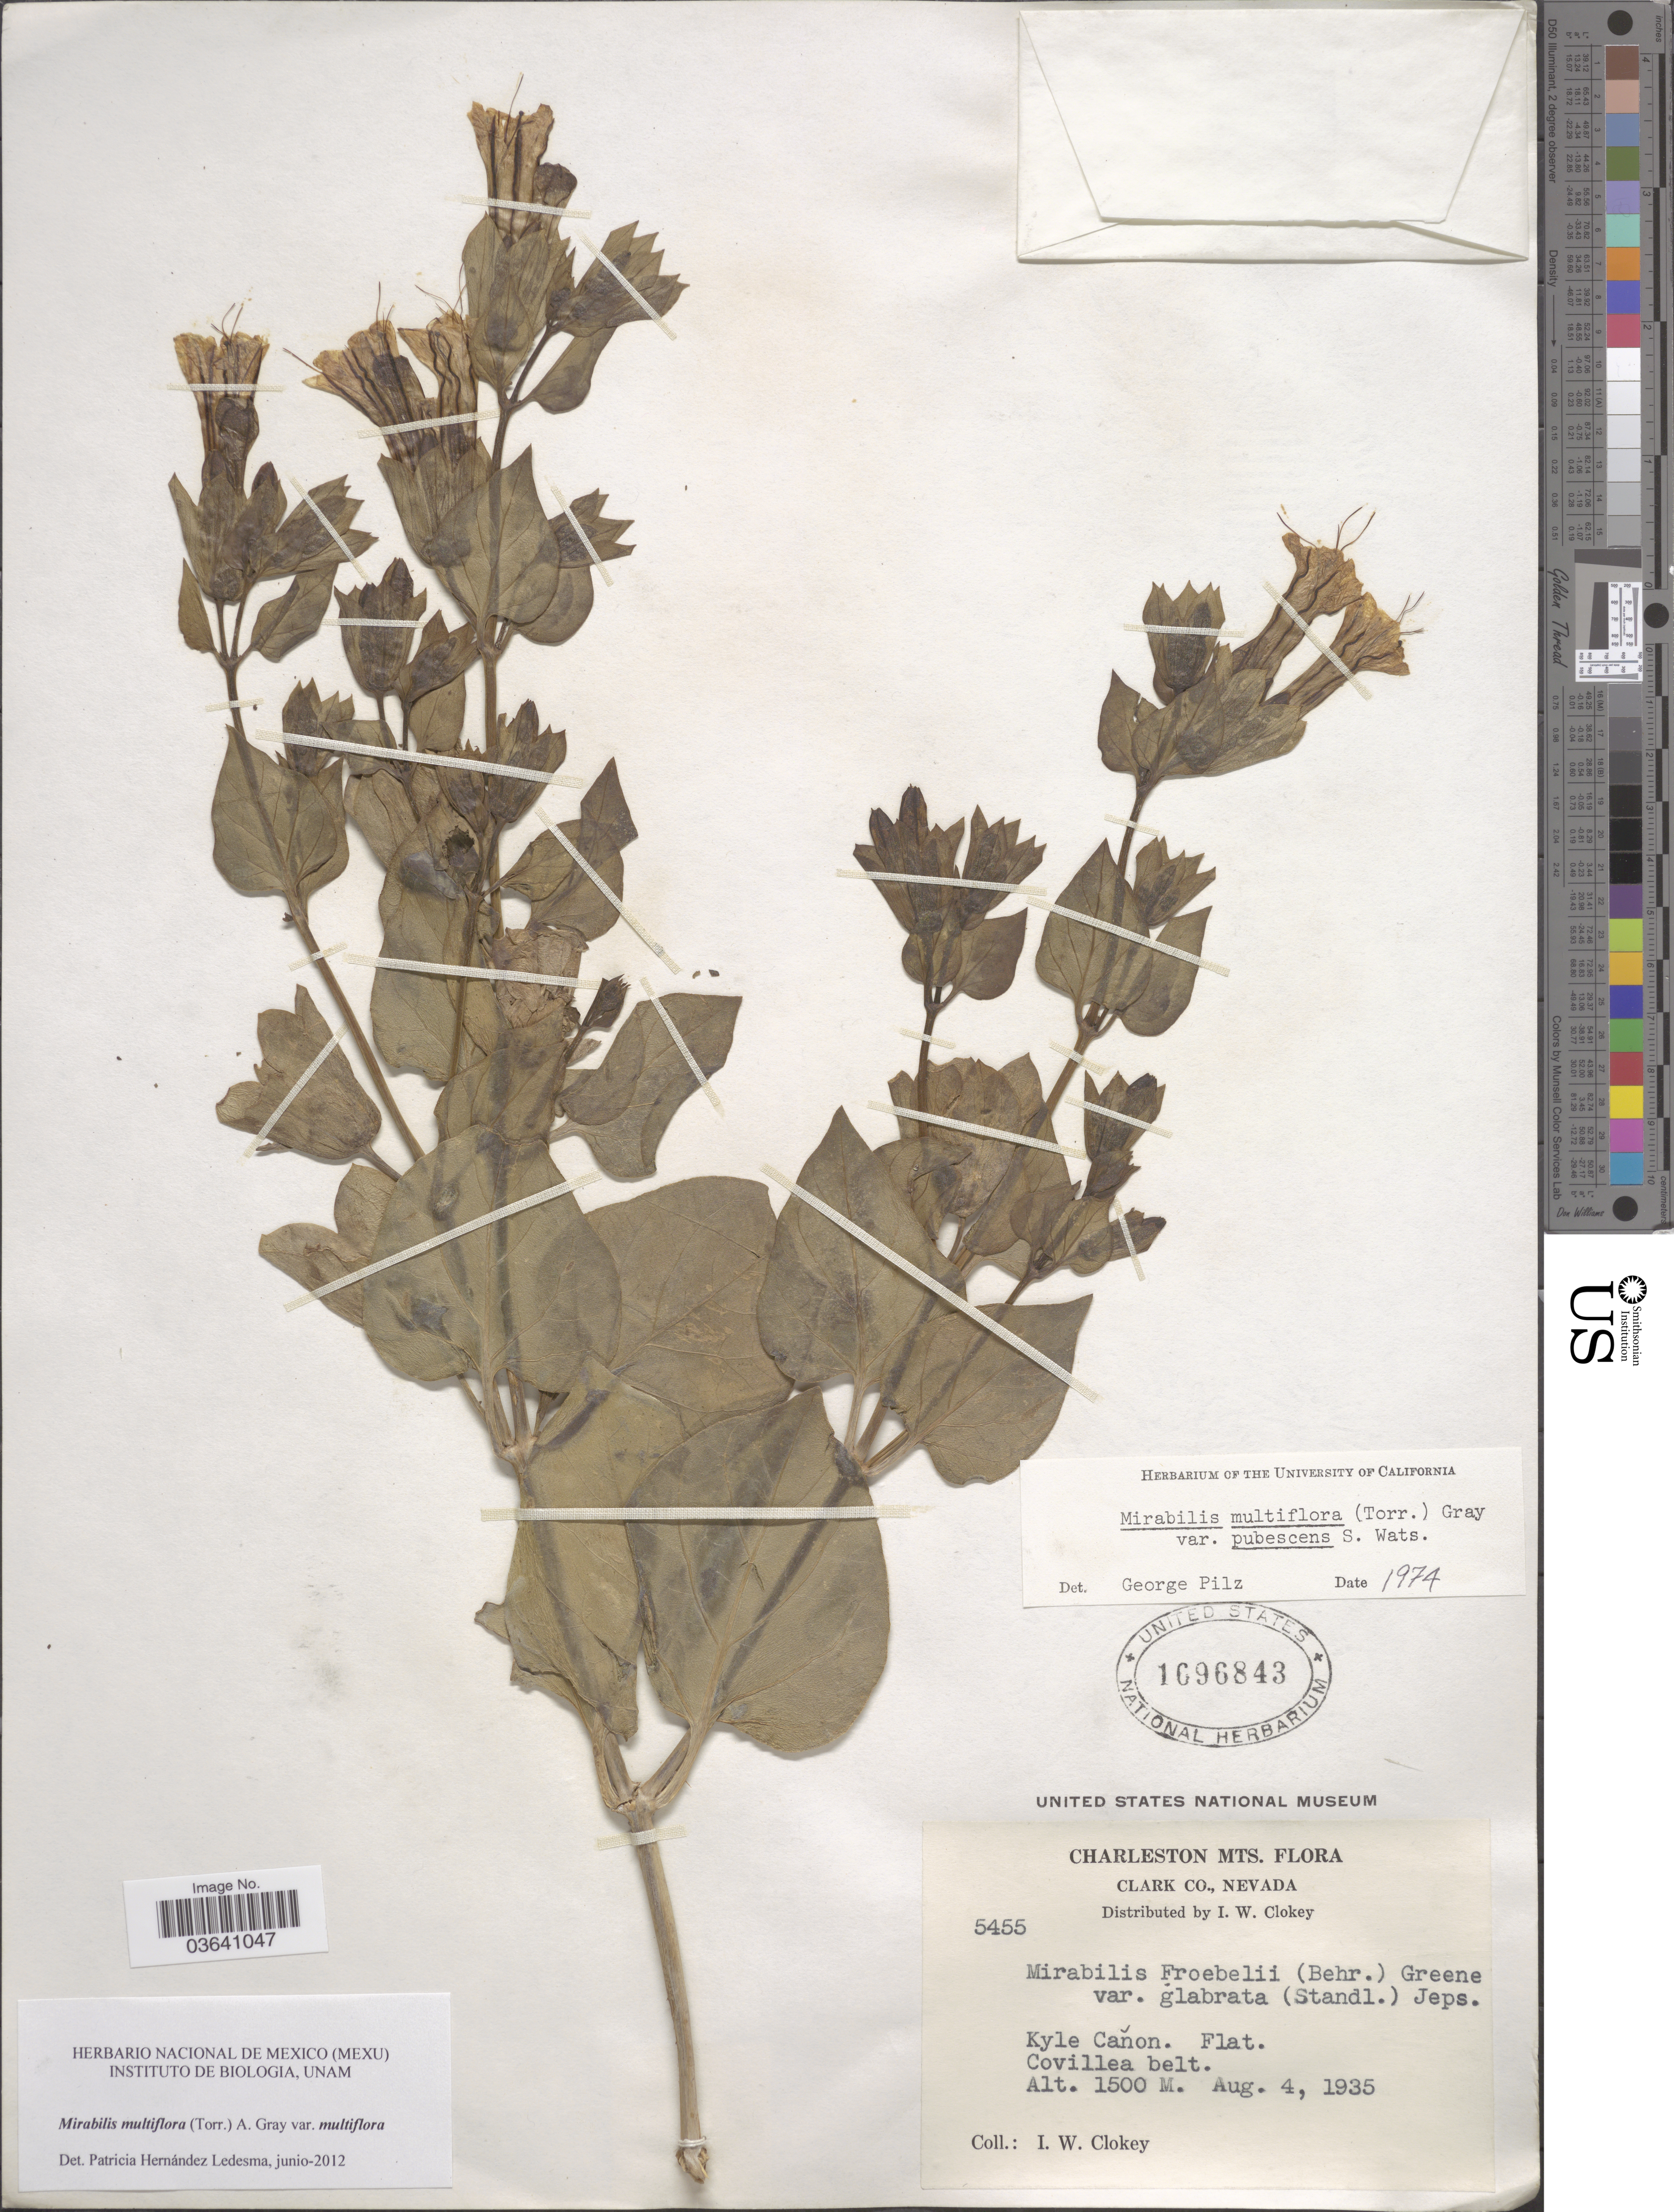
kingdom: Plantae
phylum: Tracheophyta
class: Magnoliopsida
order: Caryophyllales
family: Nyctaginaceae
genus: Mirabilis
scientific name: Mirabilis multiflora var. multiflora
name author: (Torr.) A. Gray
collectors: I. W. Clokey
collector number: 5455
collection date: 1935-08-04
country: United States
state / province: Nevada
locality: Charleston Mts. Clark Co. Kyle Cañon.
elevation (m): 1500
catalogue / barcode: US 1696843